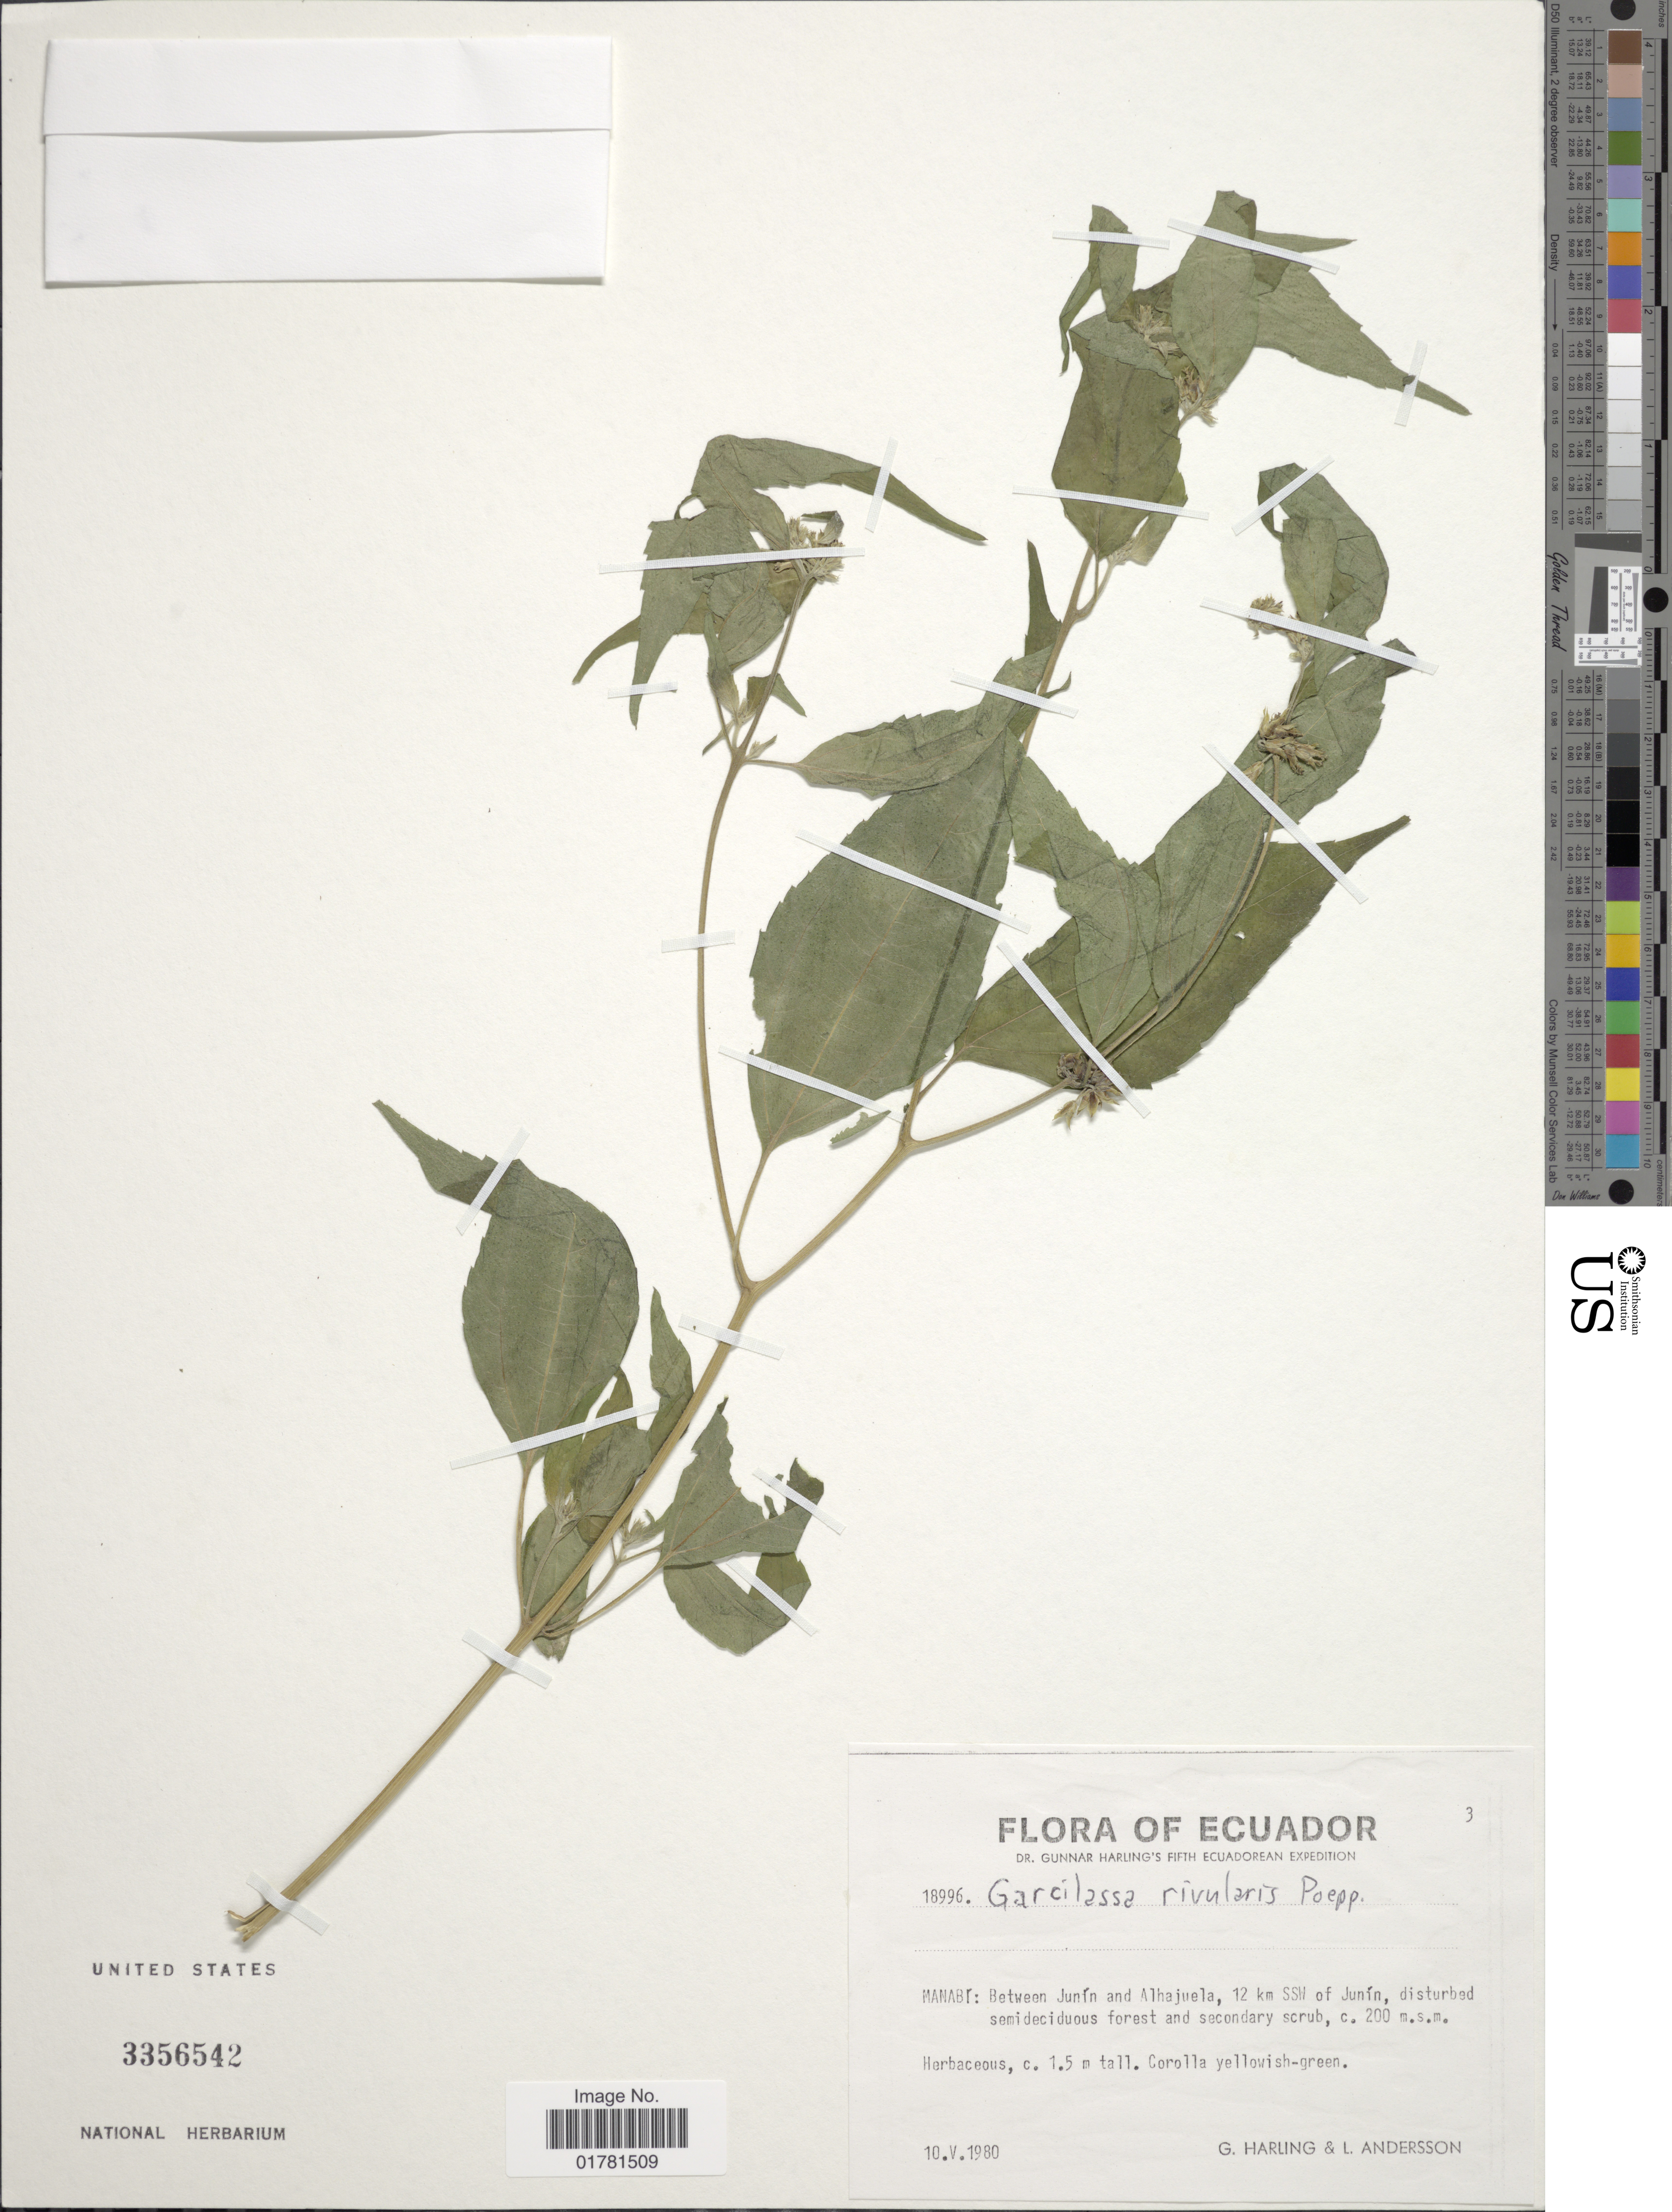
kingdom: Plantae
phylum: Tracheophyta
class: Magnoliopsida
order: Asterales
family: Asteraceae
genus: Garcilassa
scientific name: Garcilassa rivularis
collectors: G. Harling & L. Andersson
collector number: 18996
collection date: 1980-05-10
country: Ecuador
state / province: Manabí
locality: Between Junín and Alhajuela, 12 km SSW of Junín, disturbed semideciduous forest and secondary scrub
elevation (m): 200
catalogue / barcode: US 3356542